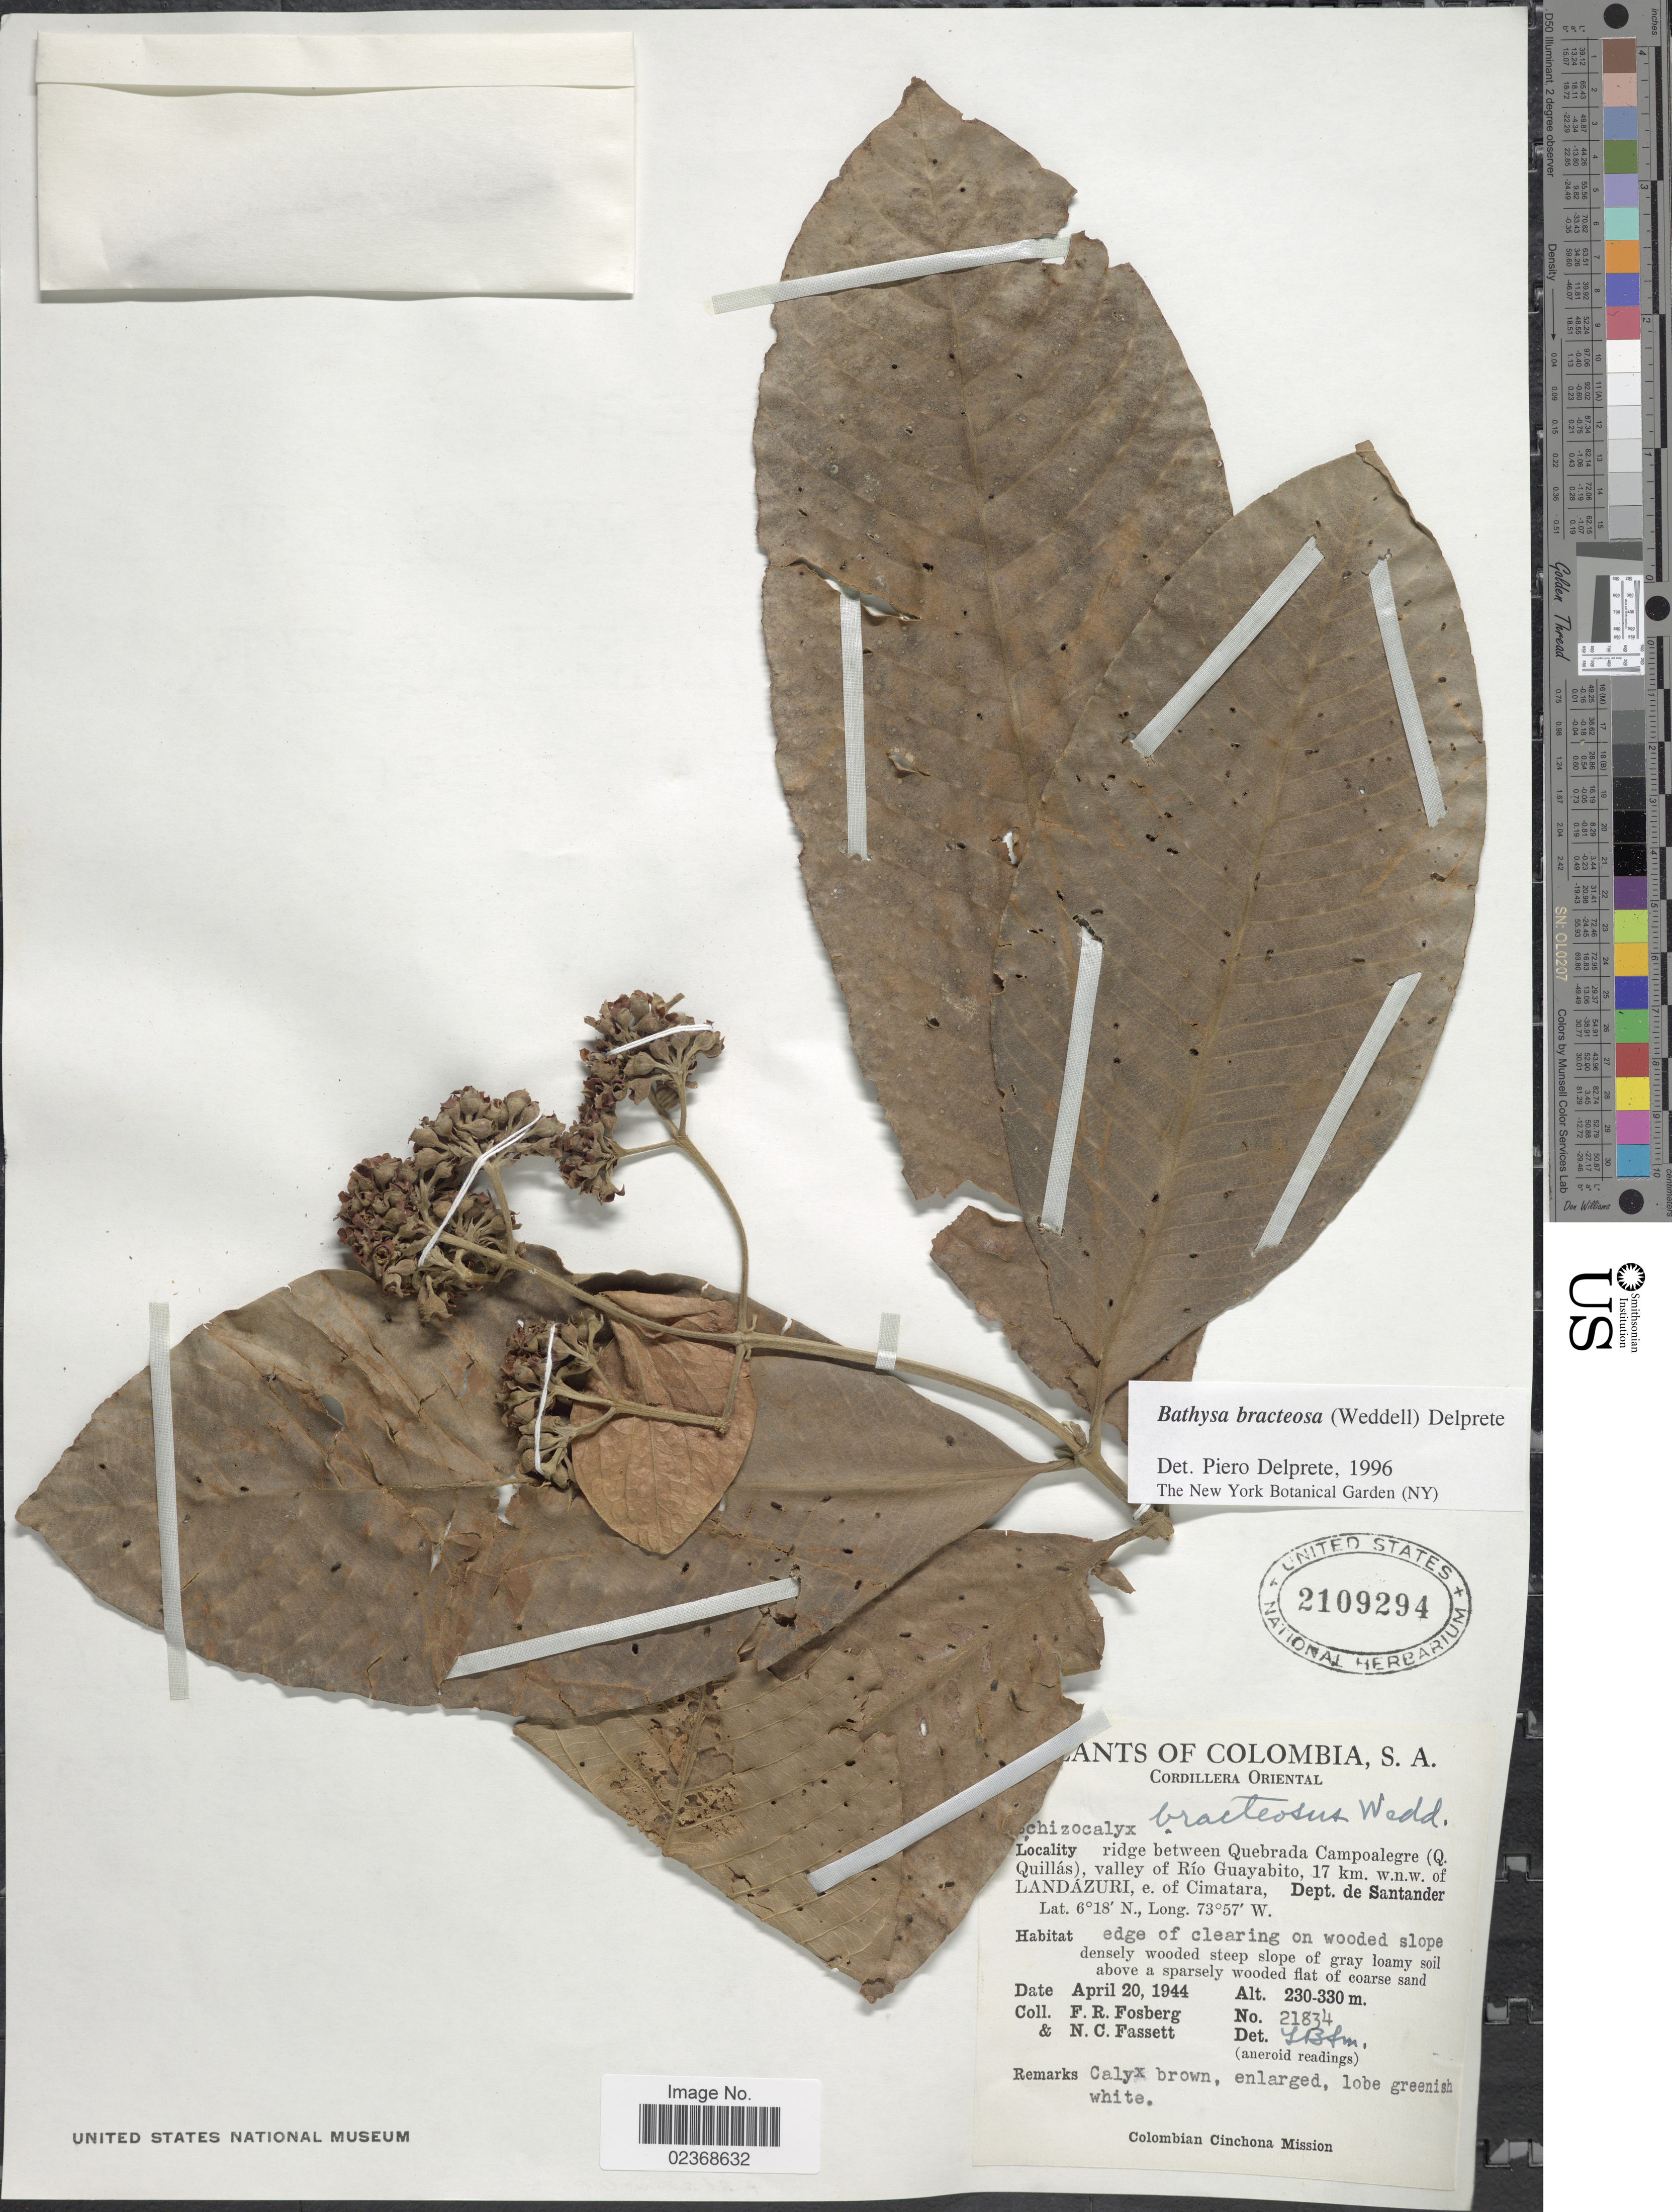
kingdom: Plantae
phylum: Tracheophyta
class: Magnoliopsida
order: Gentianales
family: Rubiaceae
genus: Schizocalyx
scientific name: Schizocalyx bracteosus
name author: Wedd.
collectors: F. R. Fosberg & N. C. Fassett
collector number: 21834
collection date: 1944-04-20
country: Colombia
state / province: Santander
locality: Cordillera Oriental, ridge between Quebrada Campoalegre (Q. Quillas), valley of Rio Guayabito, 17 km. w.n.w. of Landazuri, e. of Cimatara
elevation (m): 230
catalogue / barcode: US 2109294